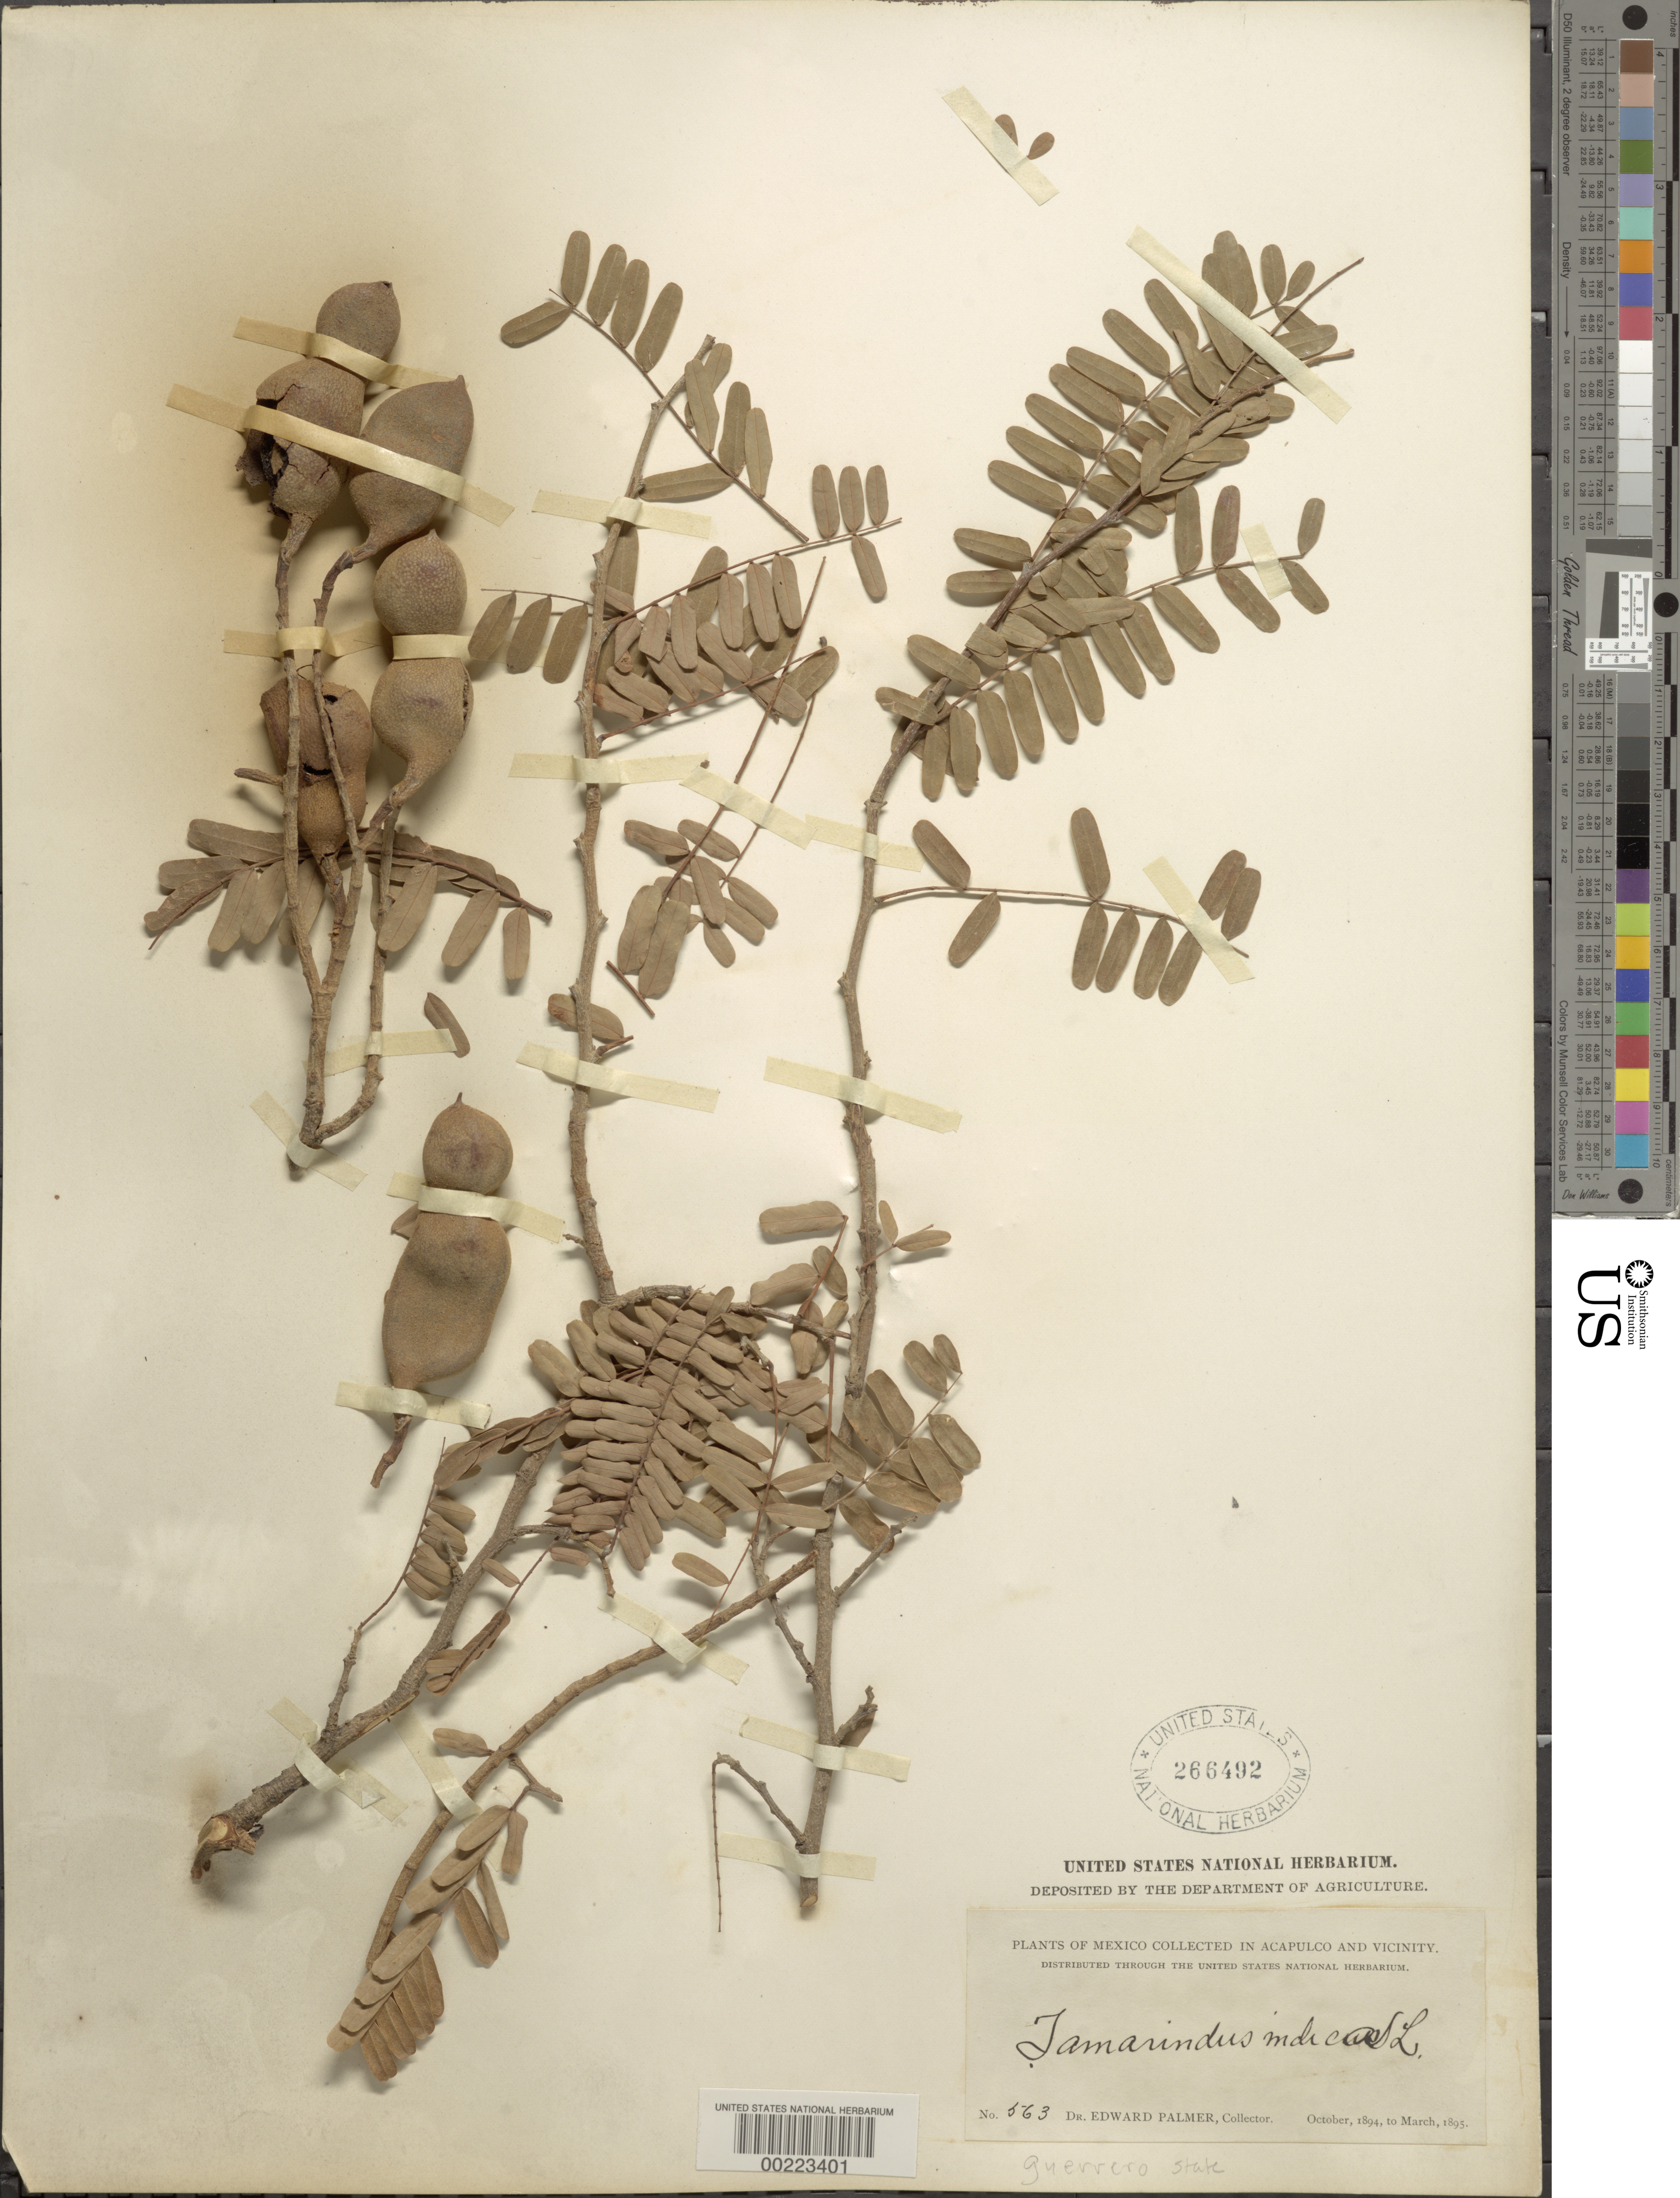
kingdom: Plantae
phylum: Tracheophyta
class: Magnoliopsida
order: Fabales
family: Fabaceae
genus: Tamarindus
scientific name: Tamarindus indica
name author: L.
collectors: E. Palmer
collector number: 563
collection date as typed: Oct 1894 to -- Mar 1895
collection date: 1894-10/1895-03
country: Mexico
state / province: Guerrero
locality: Acapulco and vicinity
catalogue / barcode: US 266492